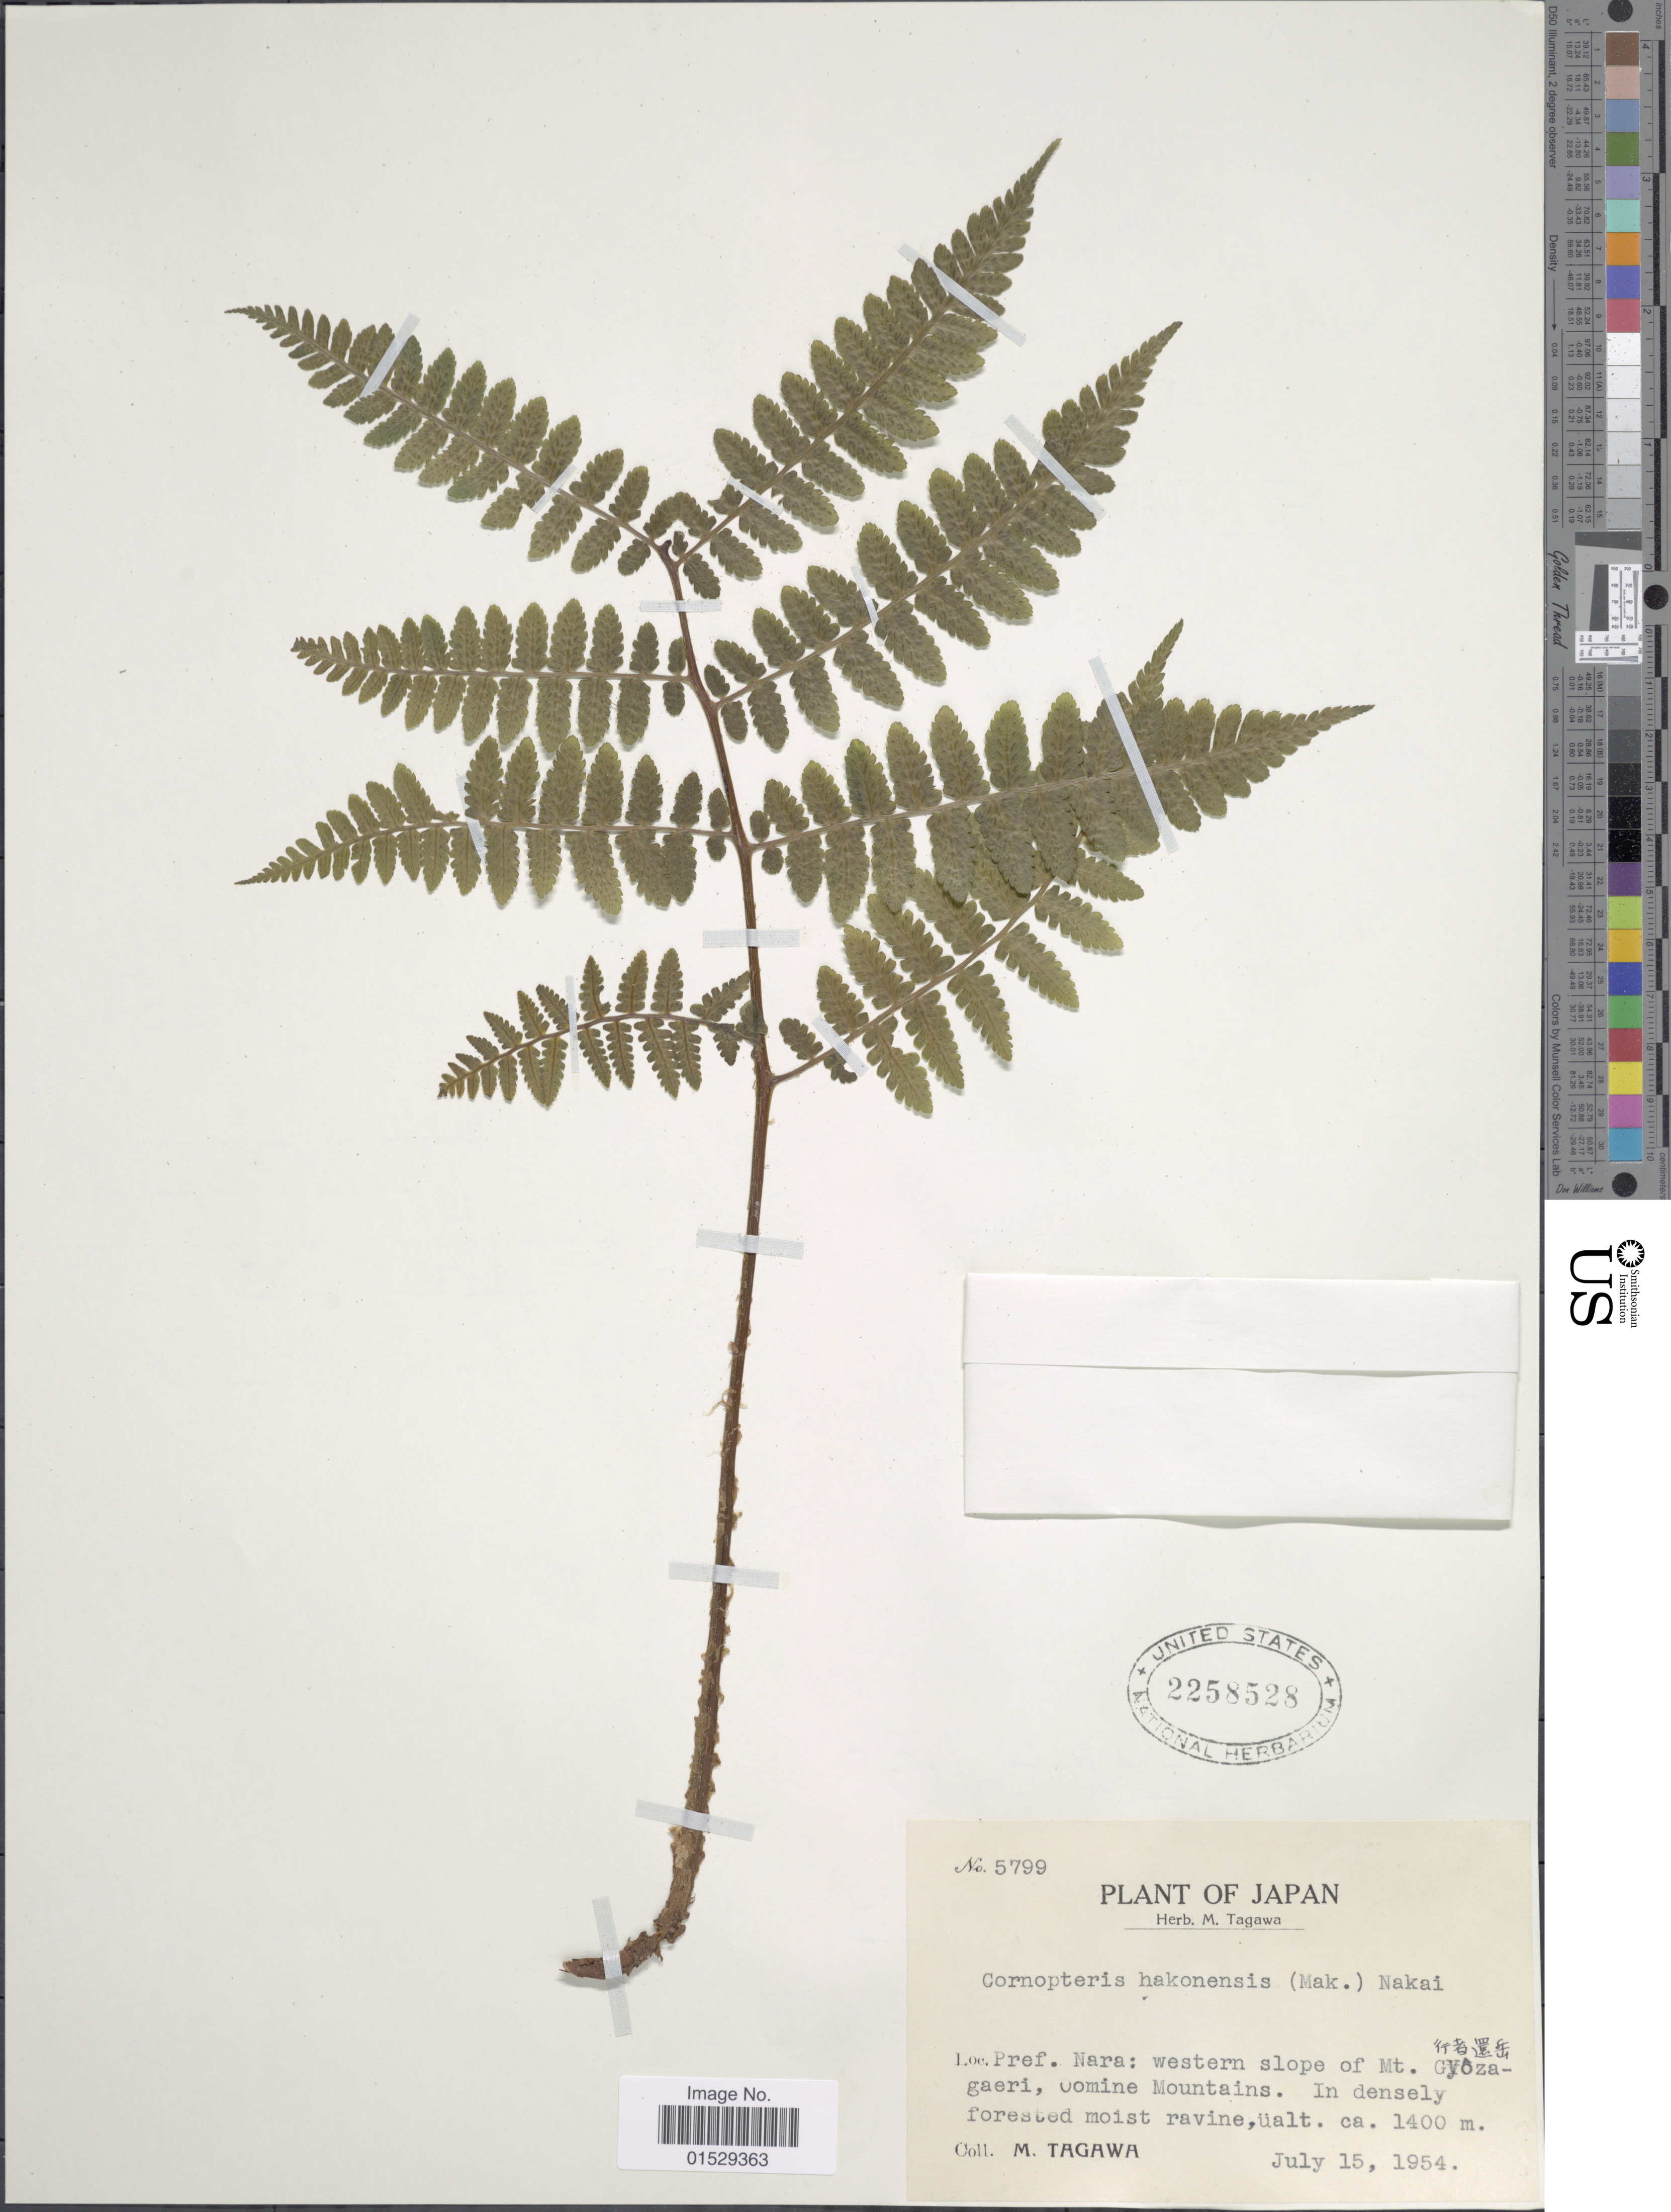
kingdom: Plantae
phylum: Tracheophyta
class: Polypodiopsida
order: Polypodiales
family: Athyriaceae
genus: Cornopteris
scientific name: Cornopteris hakonensis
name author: (Makino)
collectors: M. Tagawa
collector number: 5799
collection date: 1954-07-15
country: Japan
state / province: Nara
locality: Pref. Nara: western slope of Mt. Gyozagaeri, Oomine Mountains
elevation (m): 1400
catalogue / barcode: US 2258528